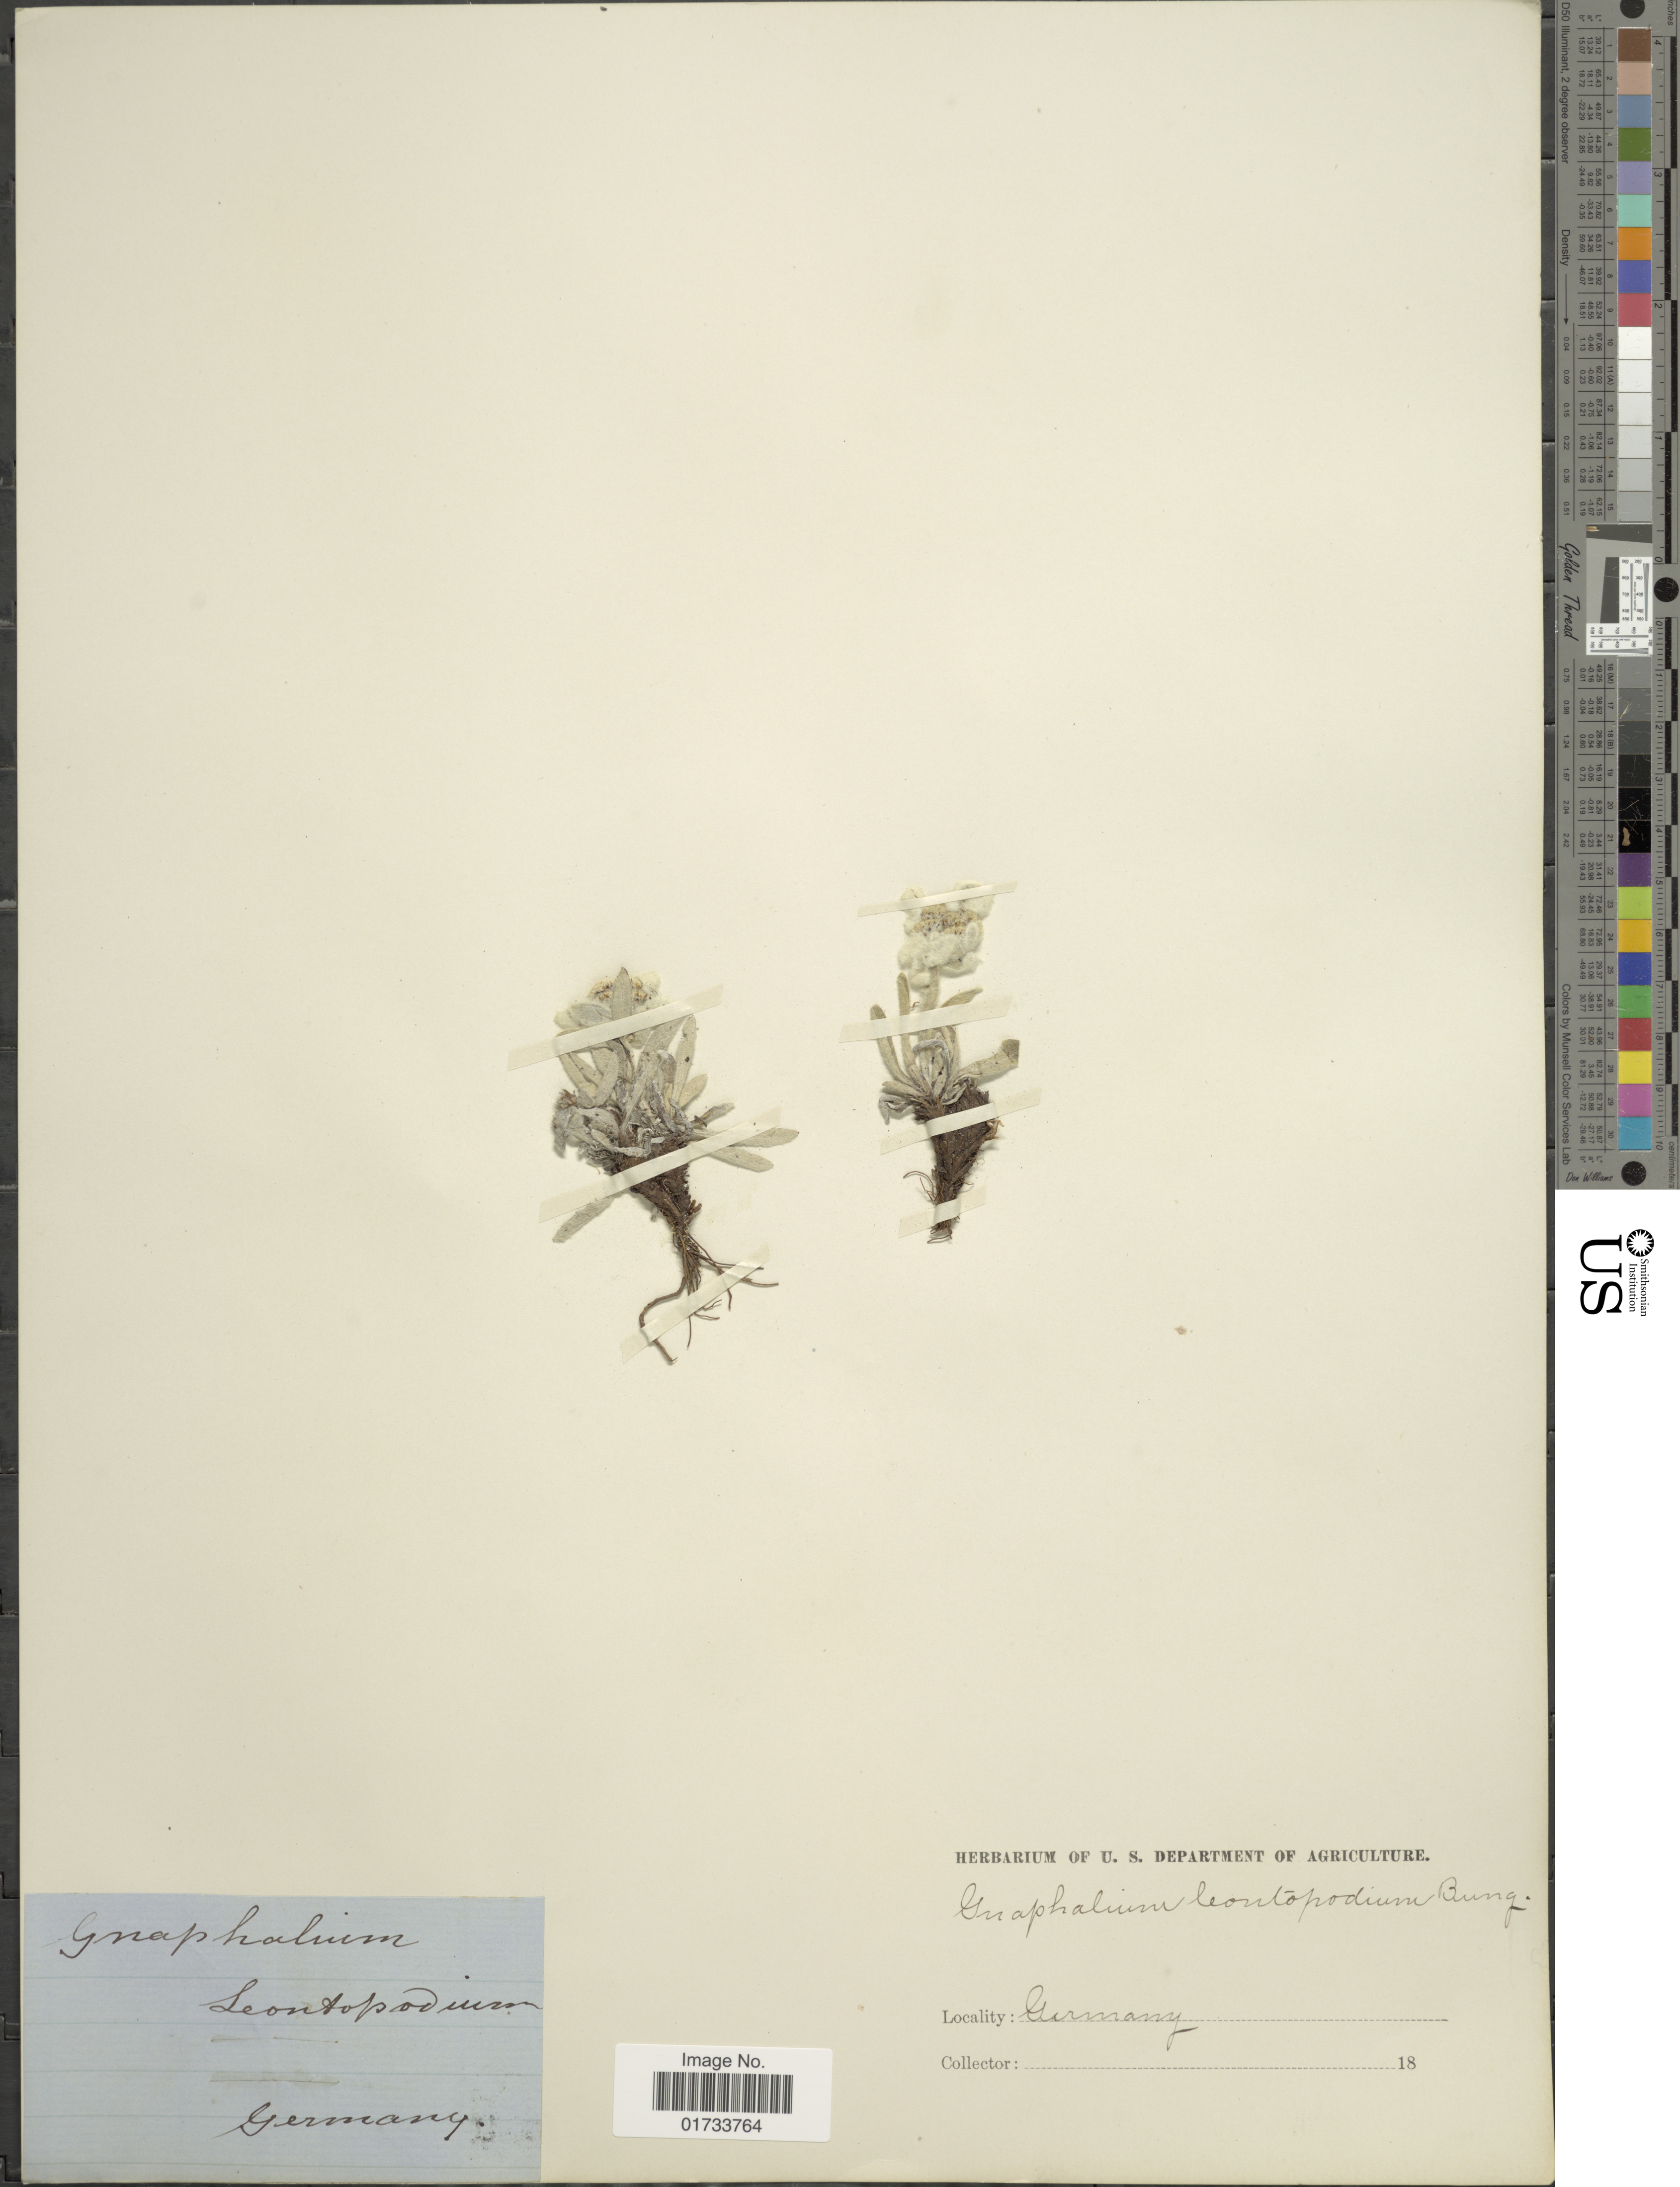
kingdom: Plantae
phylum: Tracheophyta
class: Magnoliopsida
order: Asterales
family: Asteraceae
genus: Leontopodium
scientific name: Leontopodium alpinum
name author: Cass.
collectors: Facchini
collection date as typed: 18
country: Germany